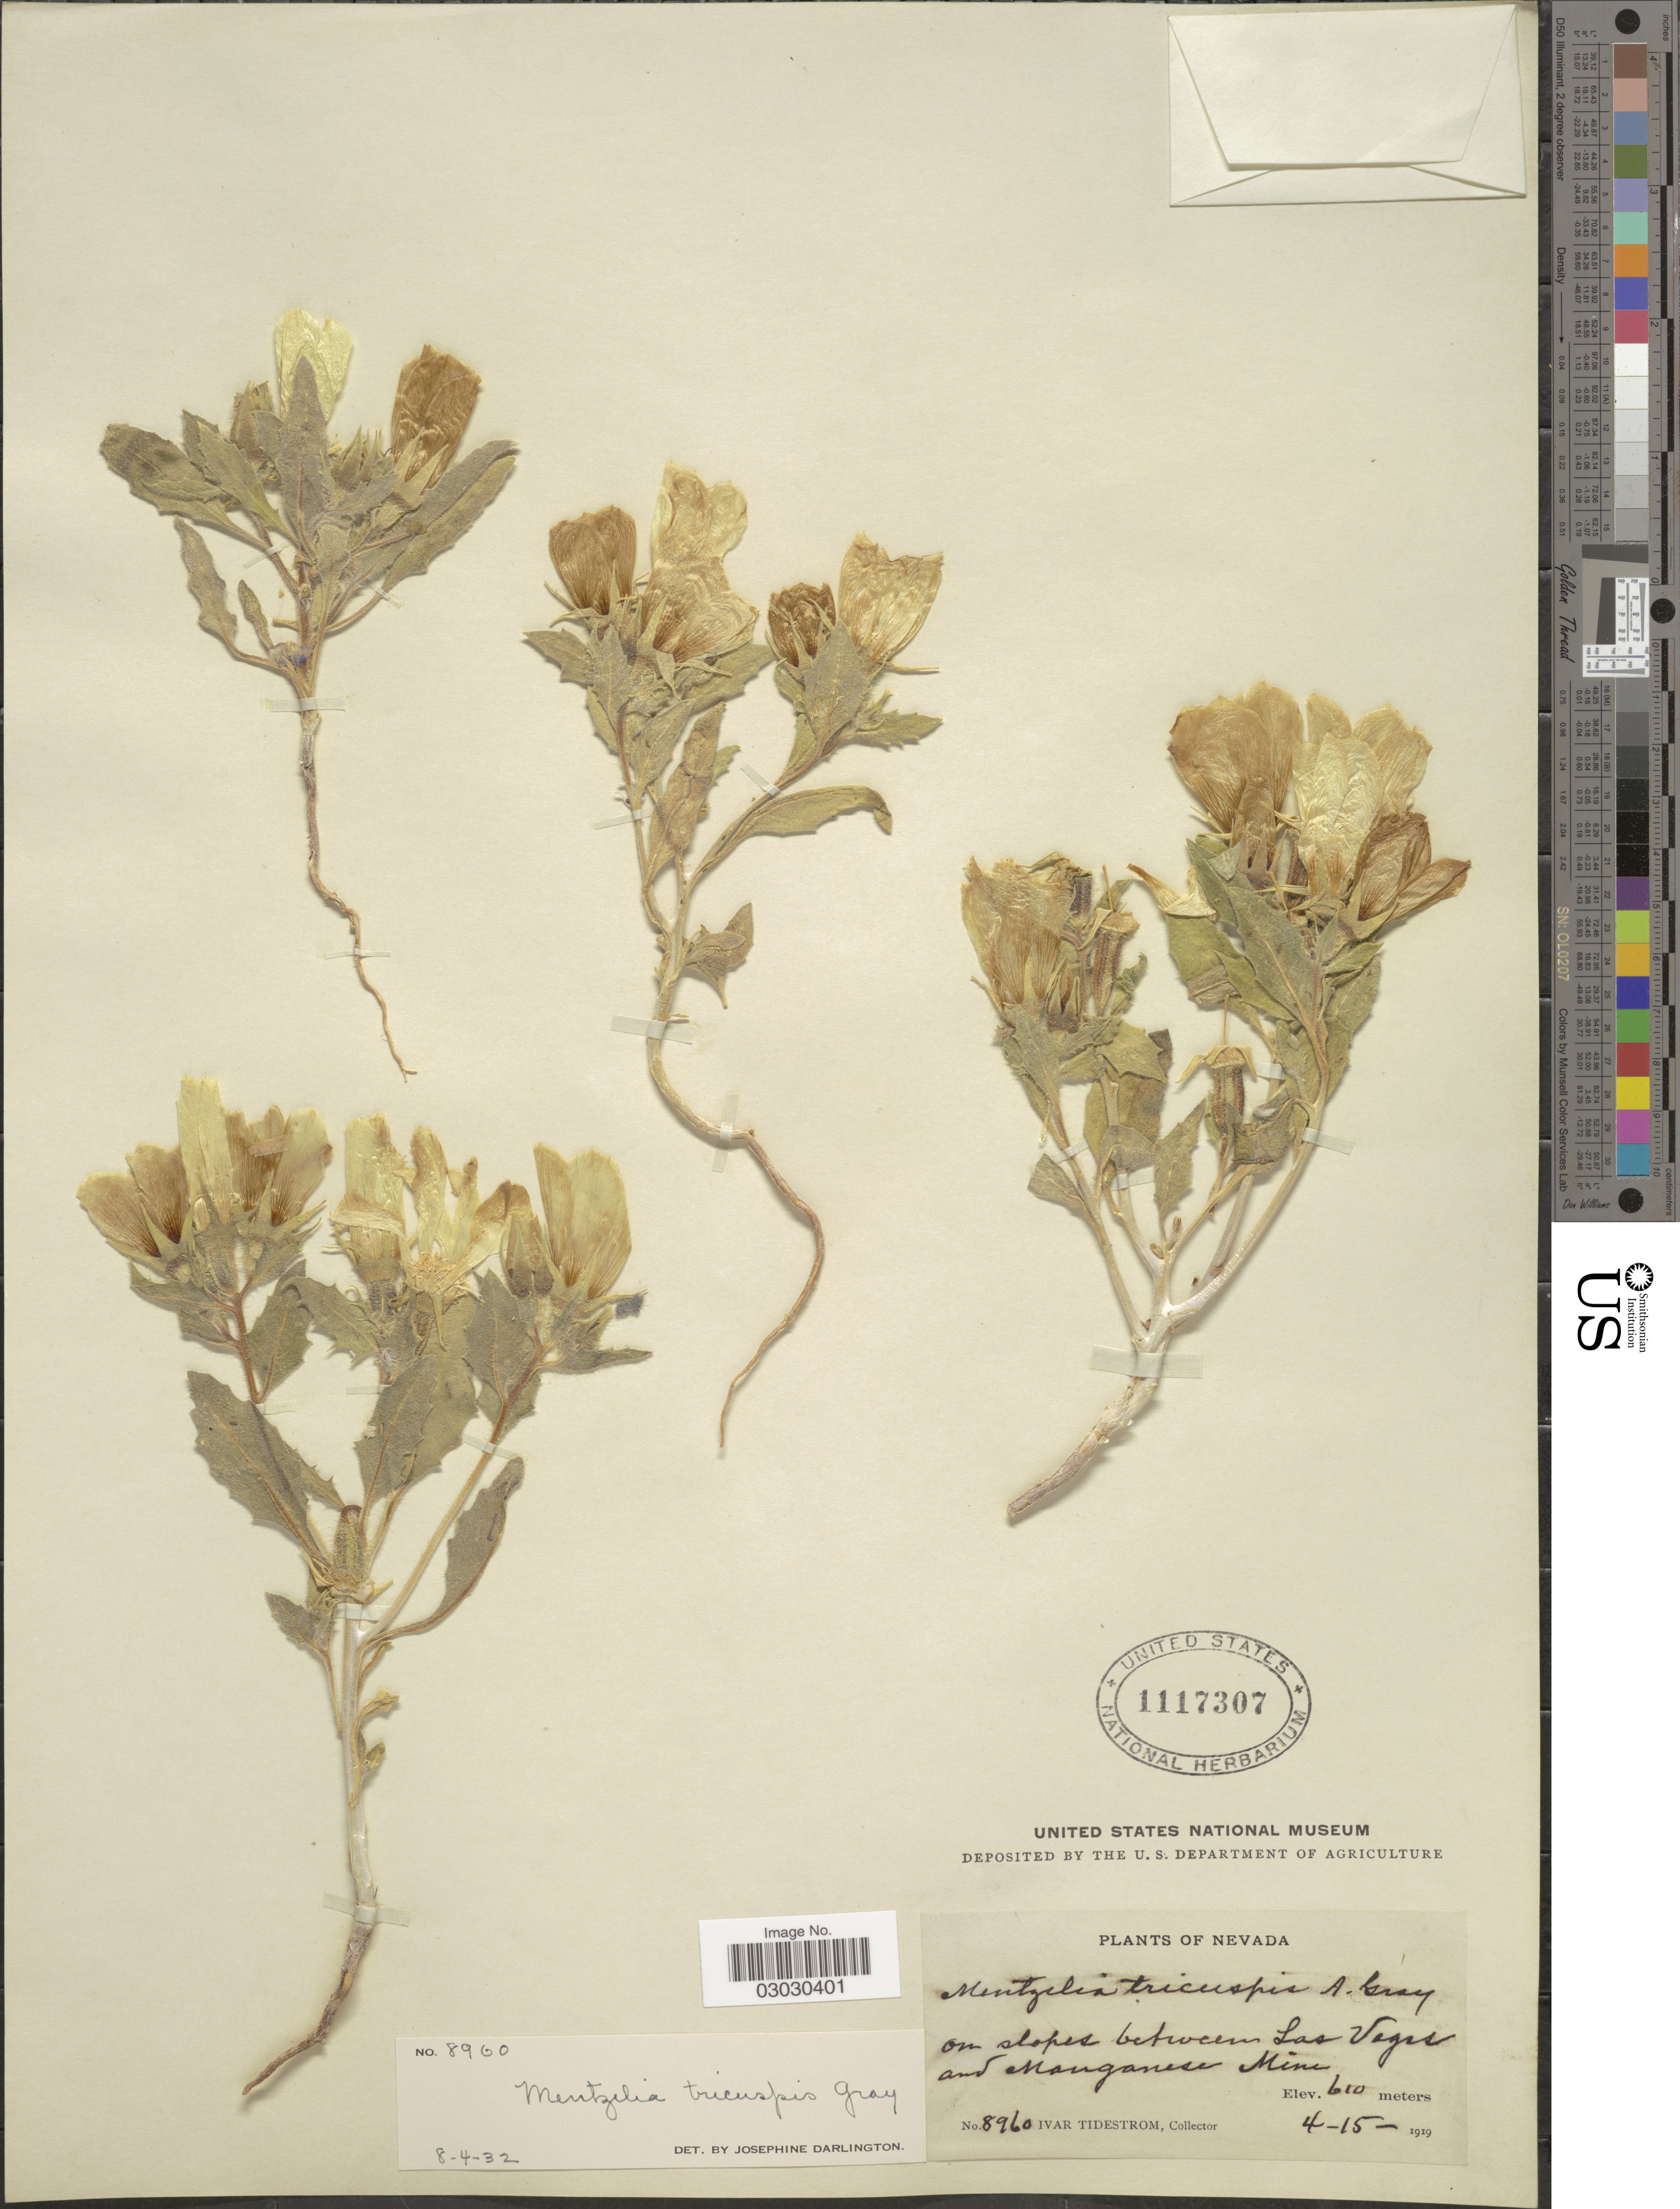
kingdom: Plantae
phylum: Tracheophyta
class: Magnoliopsida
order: Cornales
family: Loasaceae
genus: Mentzelia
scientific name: Mentzelia tricuspis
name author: A. Gray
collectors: I. F. Tidestrom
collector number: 8960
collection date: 1919-04-15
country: United States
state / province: Nevada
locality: On slopes between Las Vegas and Manganese Mine.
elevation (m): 610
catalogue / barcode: US 1117307